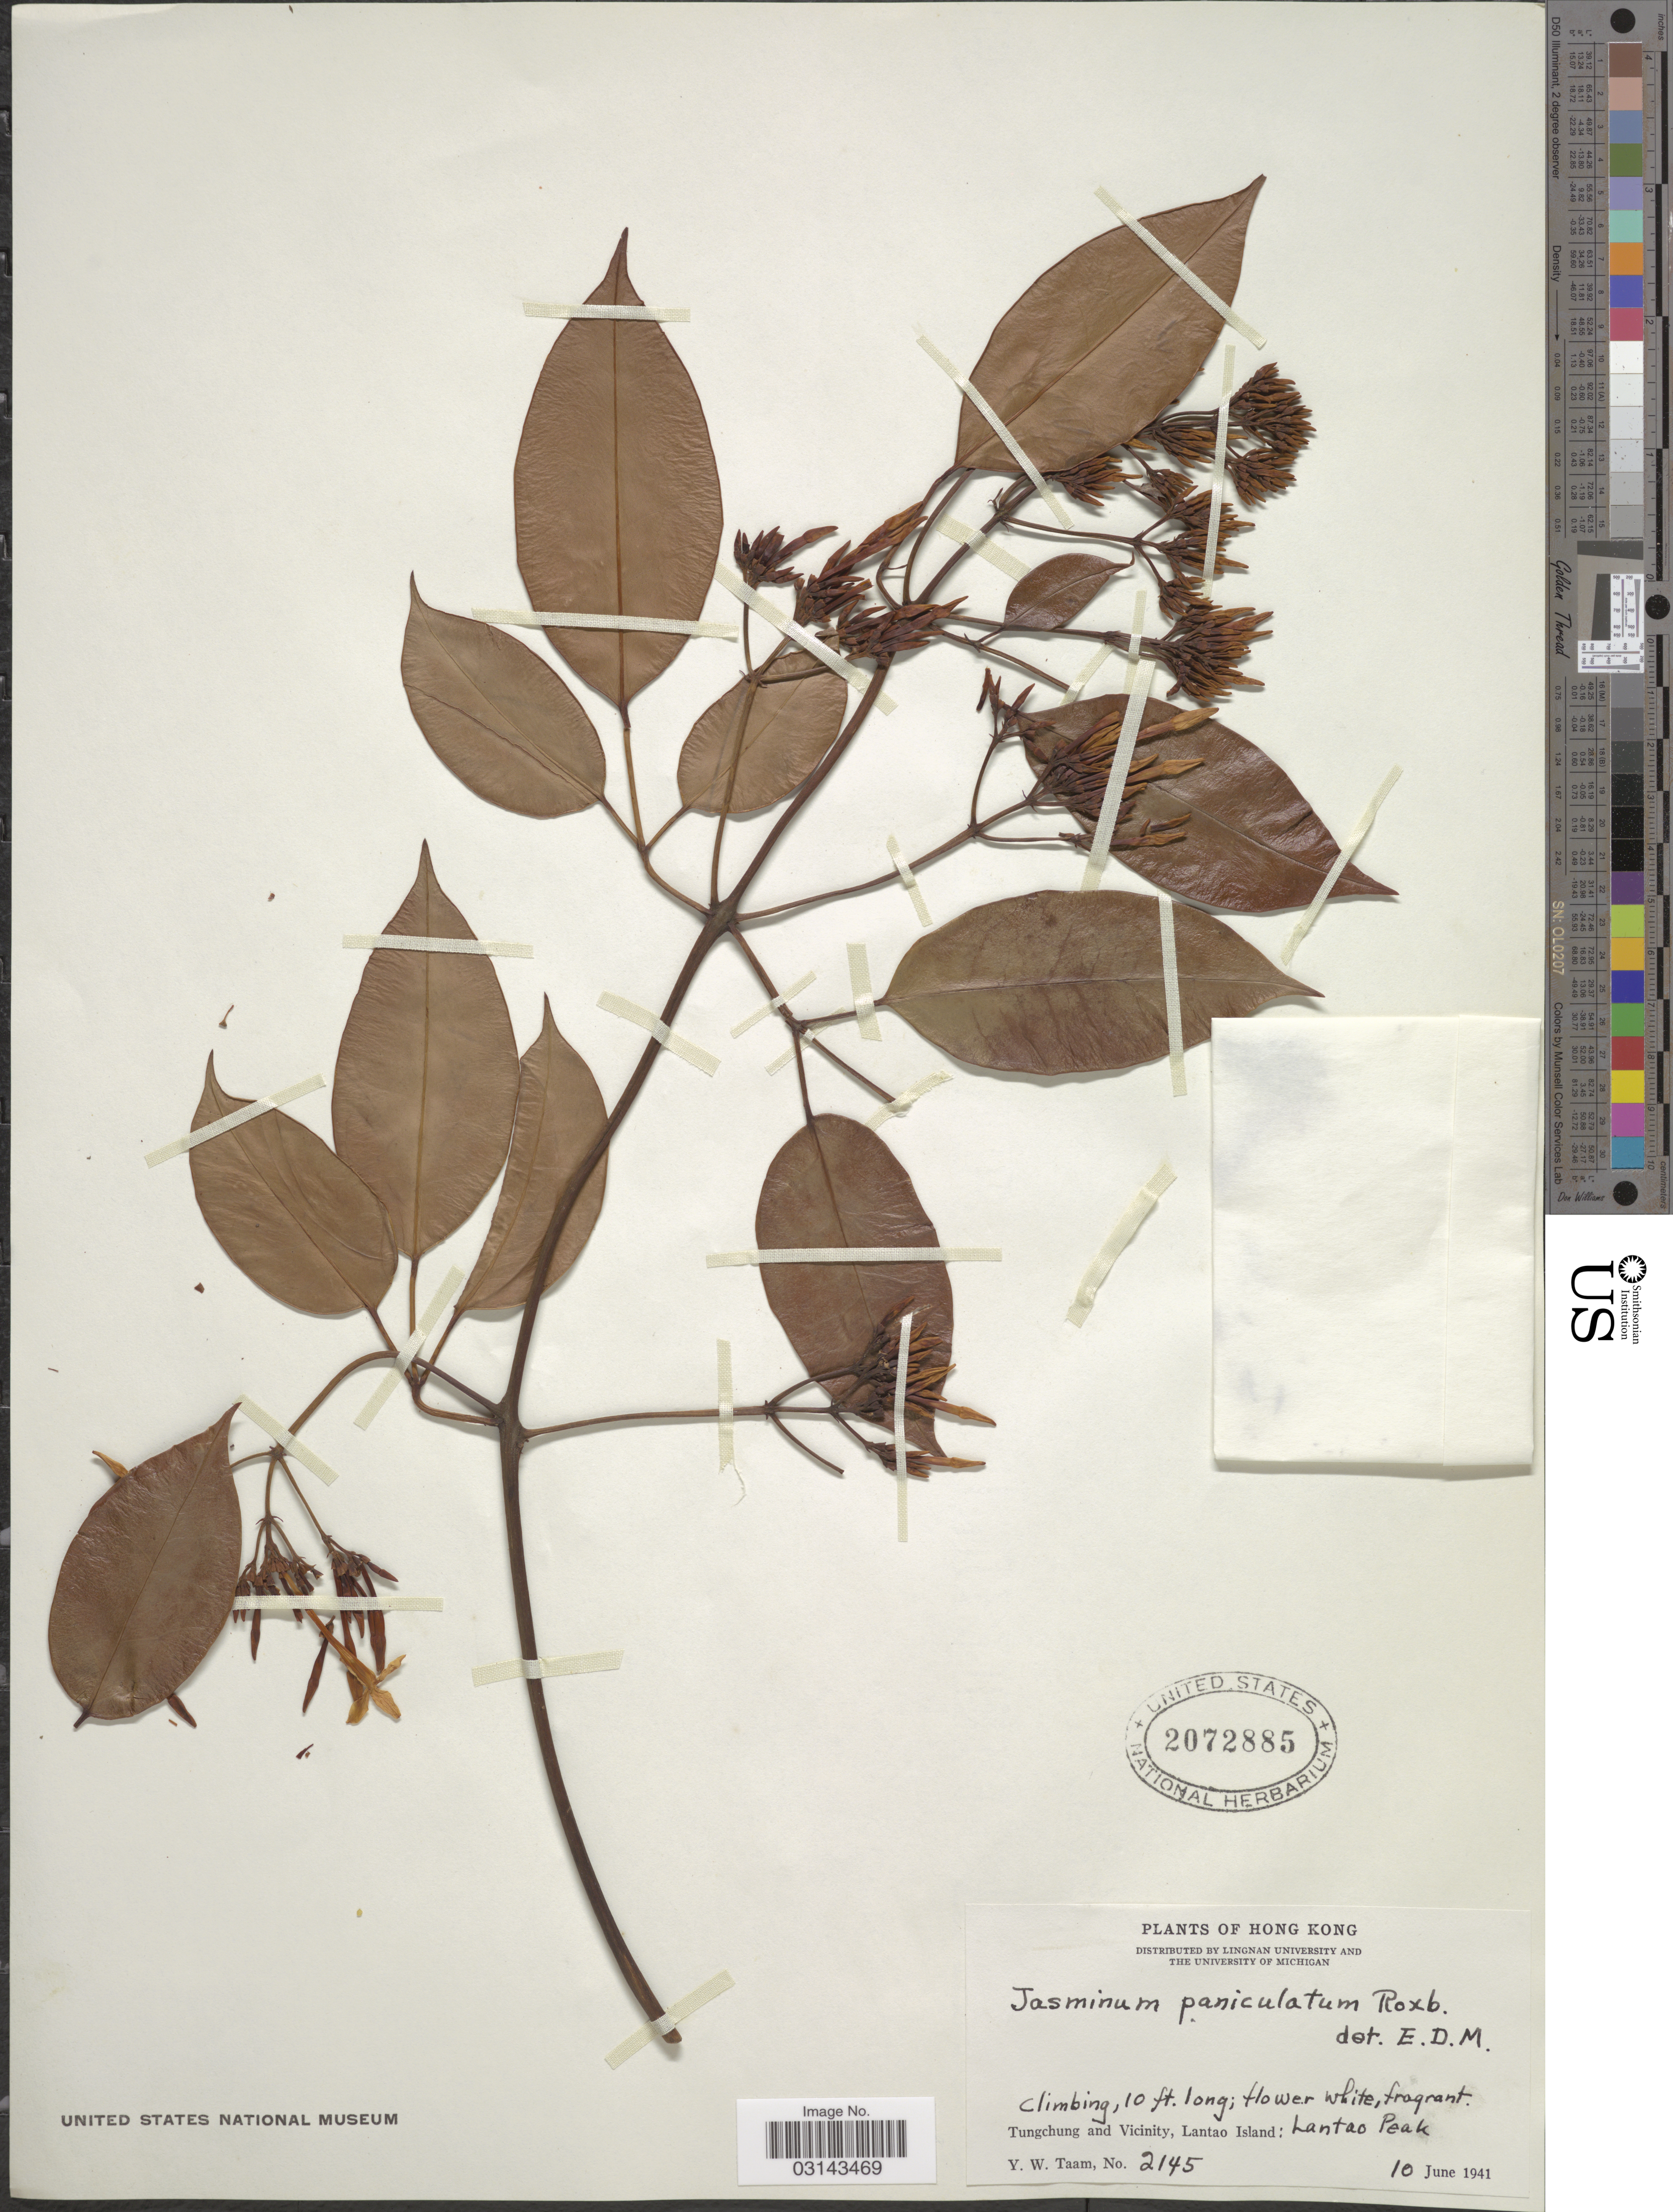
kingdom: Plantae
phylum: Tracheophyta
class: Magnoliopsida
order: Lamiales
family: Oleaceae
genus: Jasminum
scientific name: Jasminum paniculatum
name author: Roxb.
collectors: Y. W. Taam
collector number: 2145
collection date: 1941-06-10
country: China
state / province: Hong Kong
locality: Tungchung and Vicinity, Lantao Island: Lantao Peak.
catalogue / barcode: US 2072885